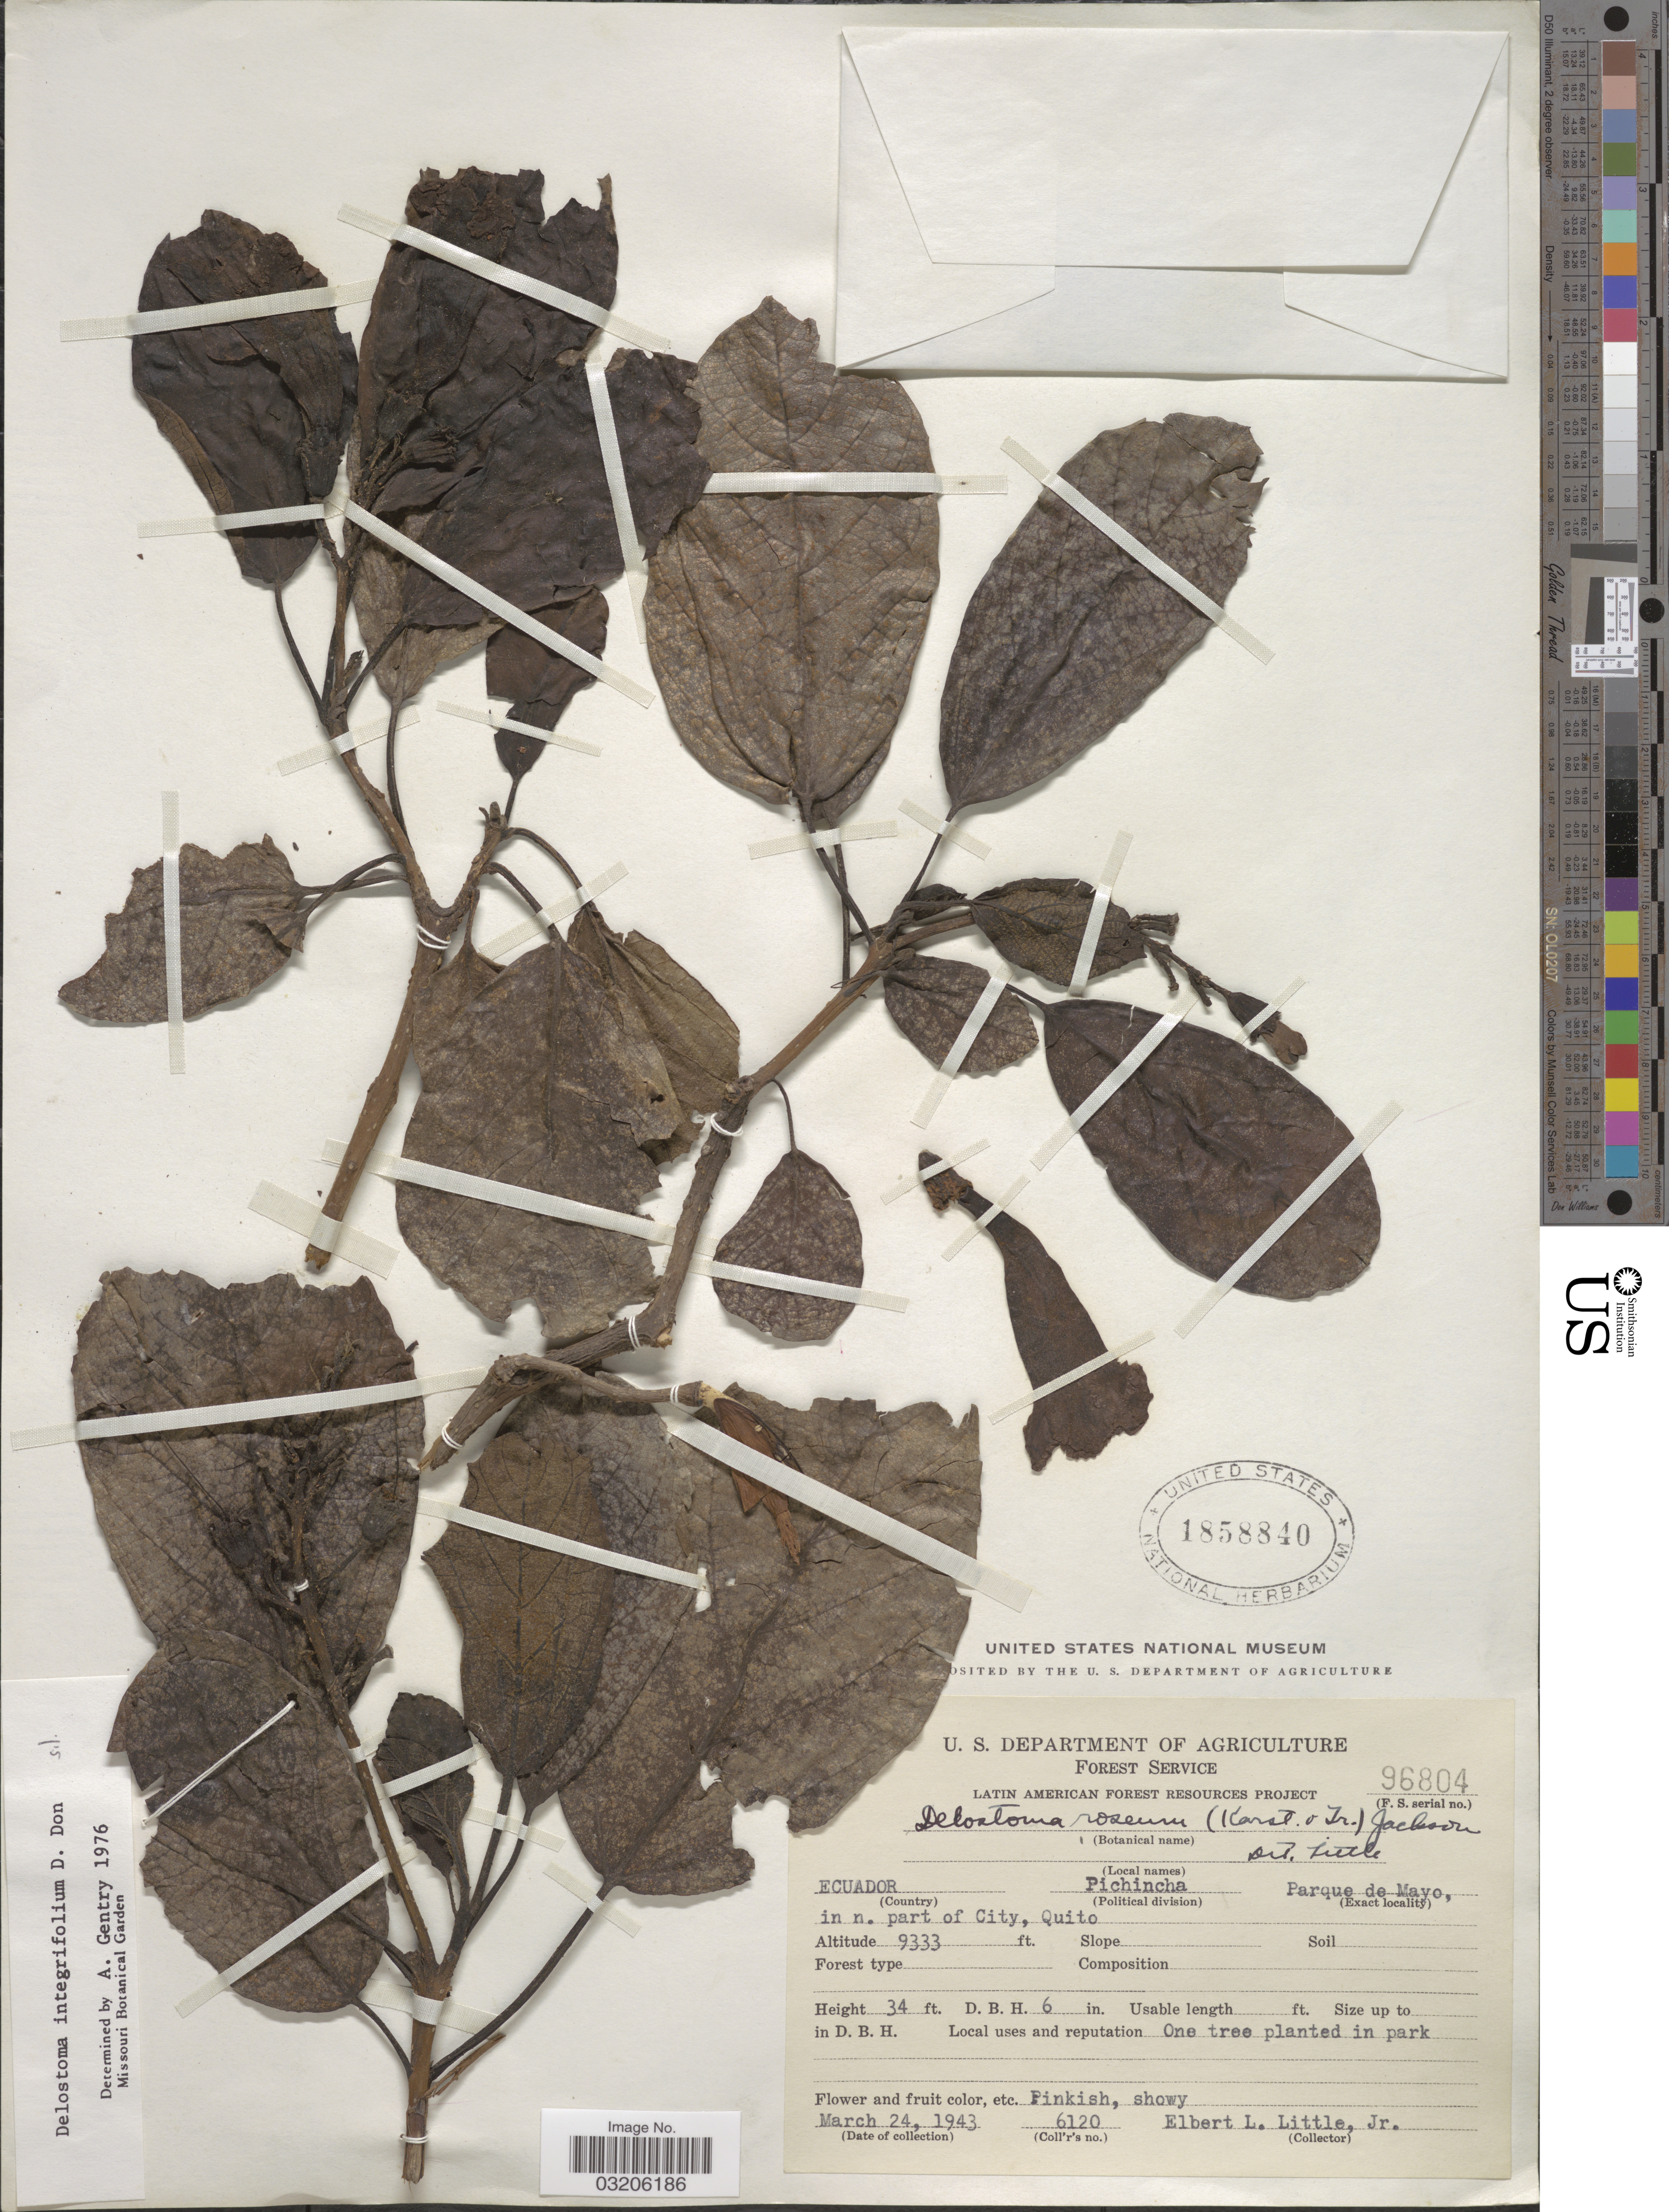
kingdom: Plantae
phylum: Tracheophyta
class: Magnoliopsida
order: Lamiales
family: Bignoniaceae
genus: Delostoma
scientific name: Delostoma integrifolium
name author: D. Don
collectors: E. L. Little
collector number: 6120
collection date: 1943-03-24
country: Ecuador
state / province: Pichincha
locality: Parque de Mayo, in n. part of City, Quito.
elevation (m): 2845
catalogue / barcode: US 1858840